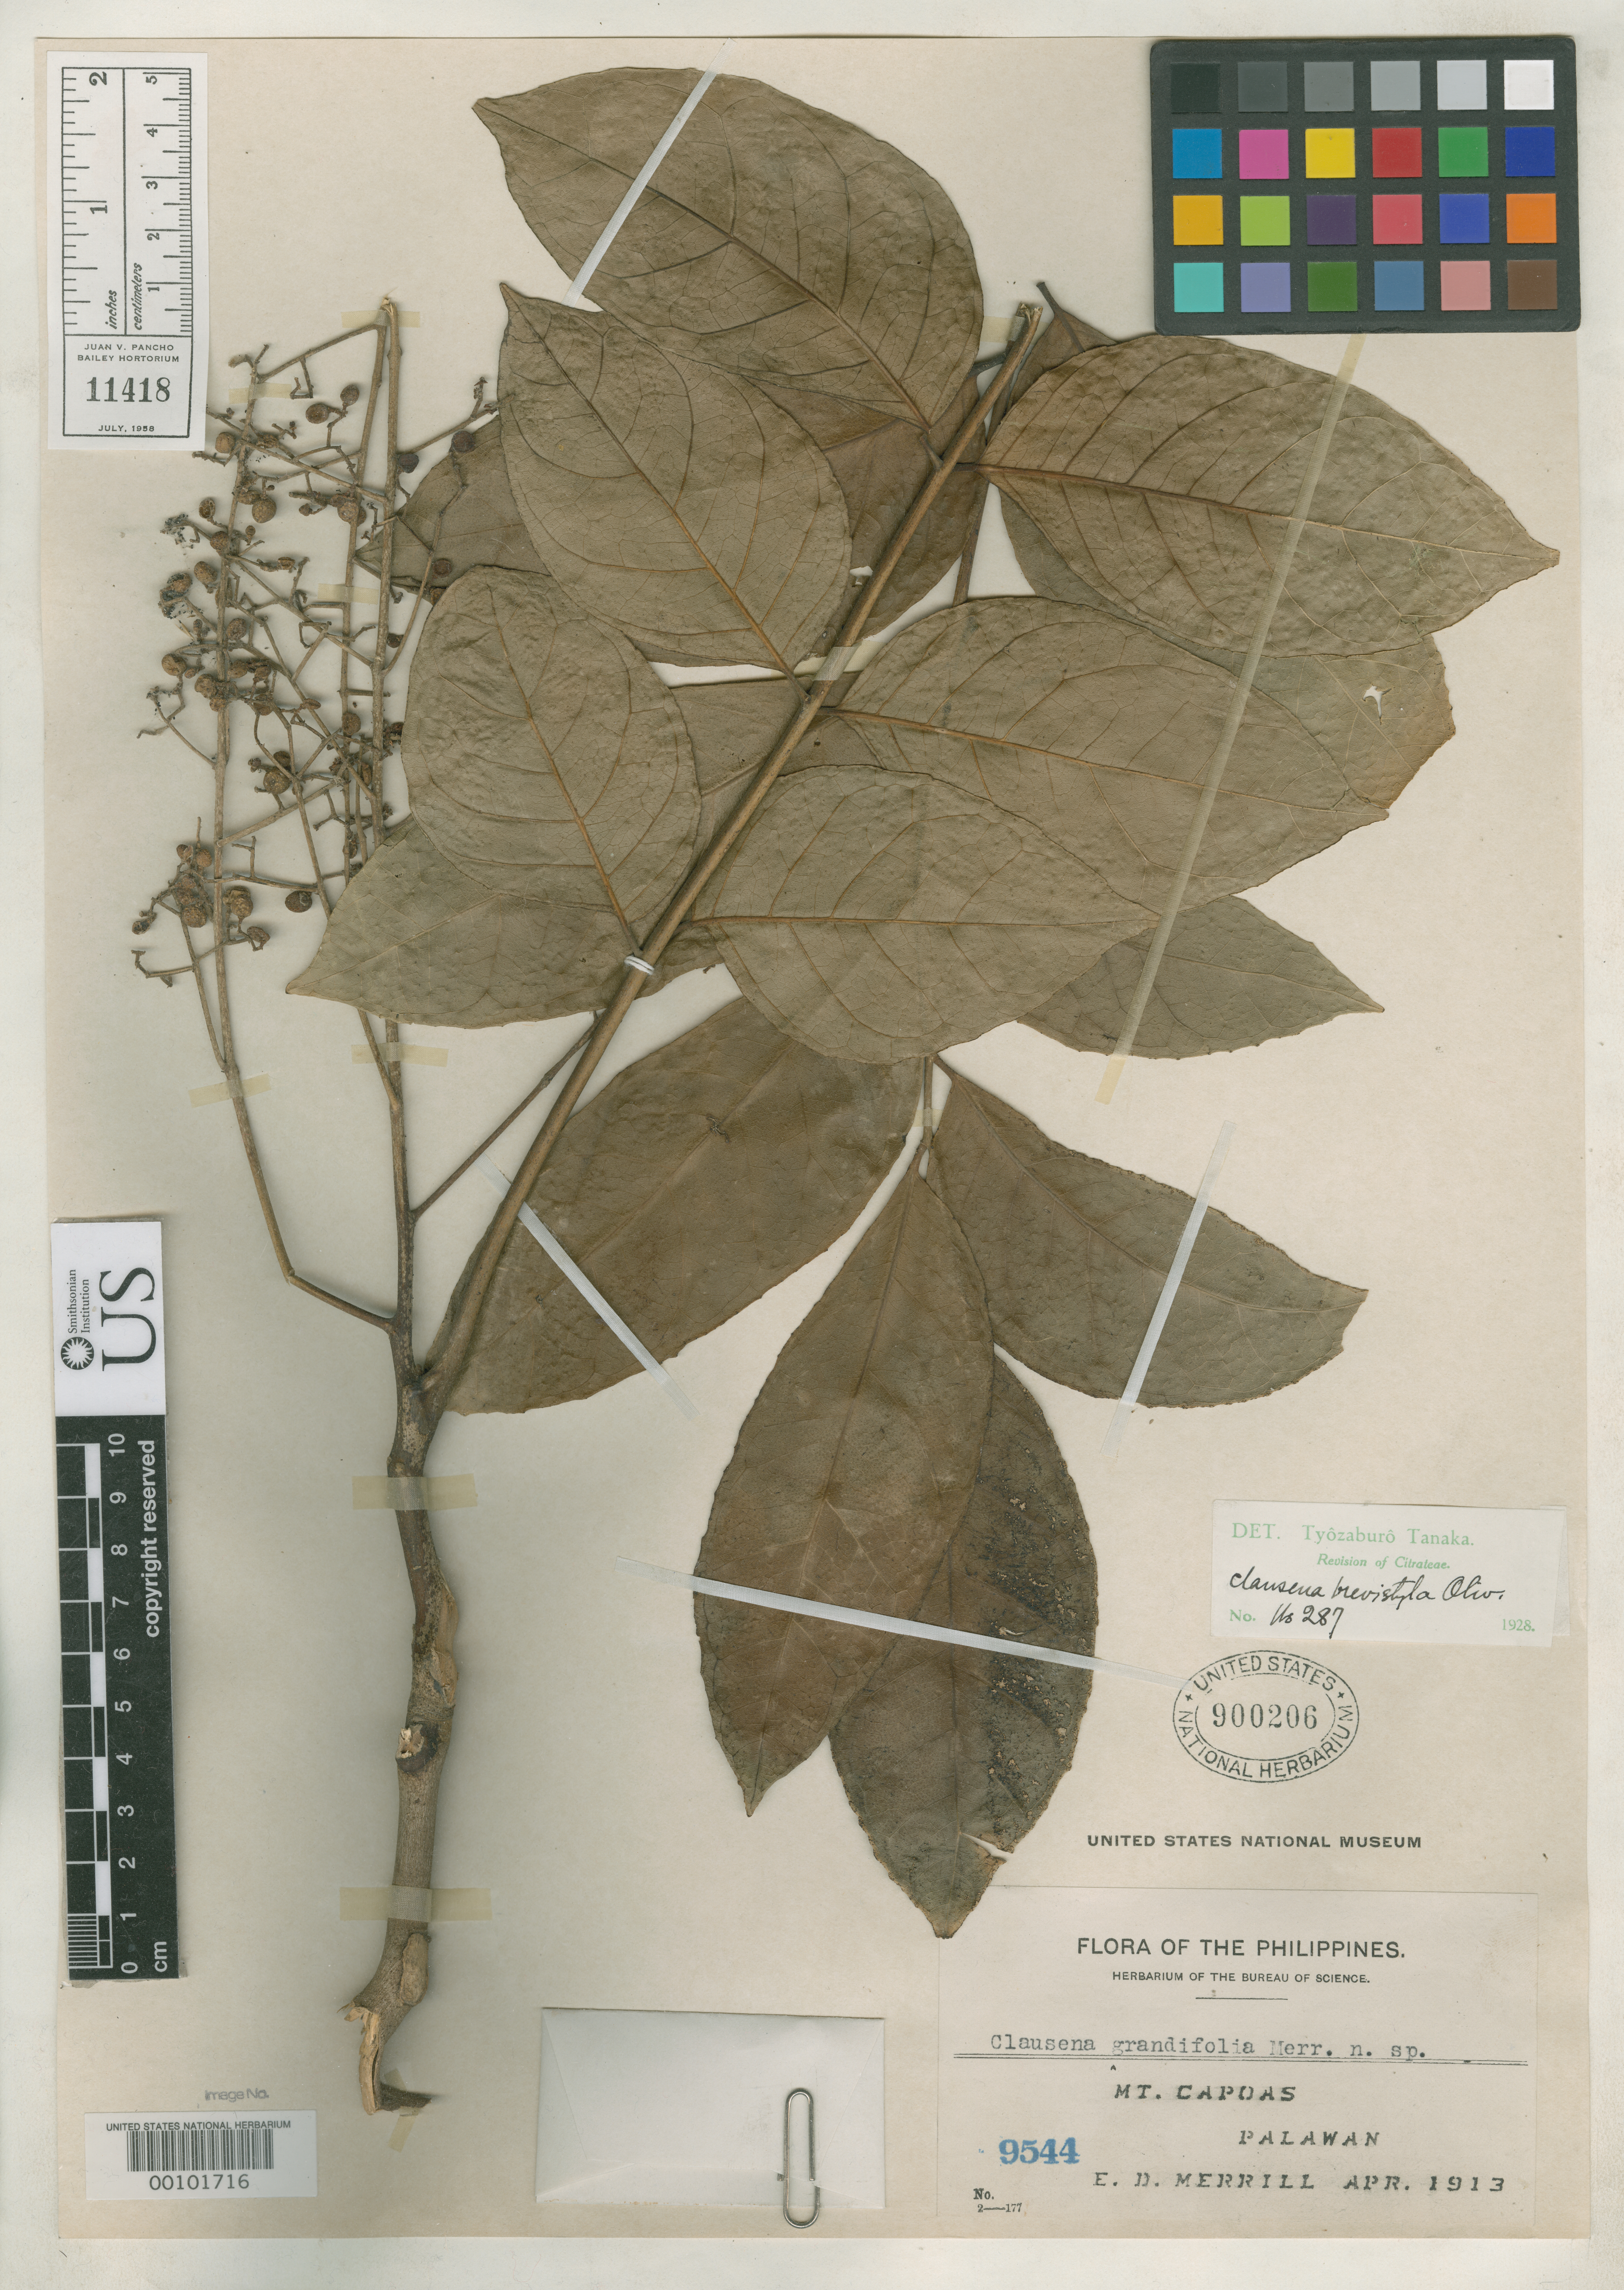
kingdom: Plantae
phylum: Tracheophyta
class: Magnoliopsida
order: Sapindales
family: Rutaceae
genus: Clausena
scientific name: Clausena grandifolia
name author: Merr.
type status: Isotype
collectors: E. D. Merrill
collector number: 9544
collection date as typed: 21 Apr 1913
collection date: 1913-04-21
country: Philippines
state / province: Mimaropa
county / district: Palawan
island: Palawan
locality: Mt. Capoas.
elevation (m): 800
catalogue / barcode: US 900206